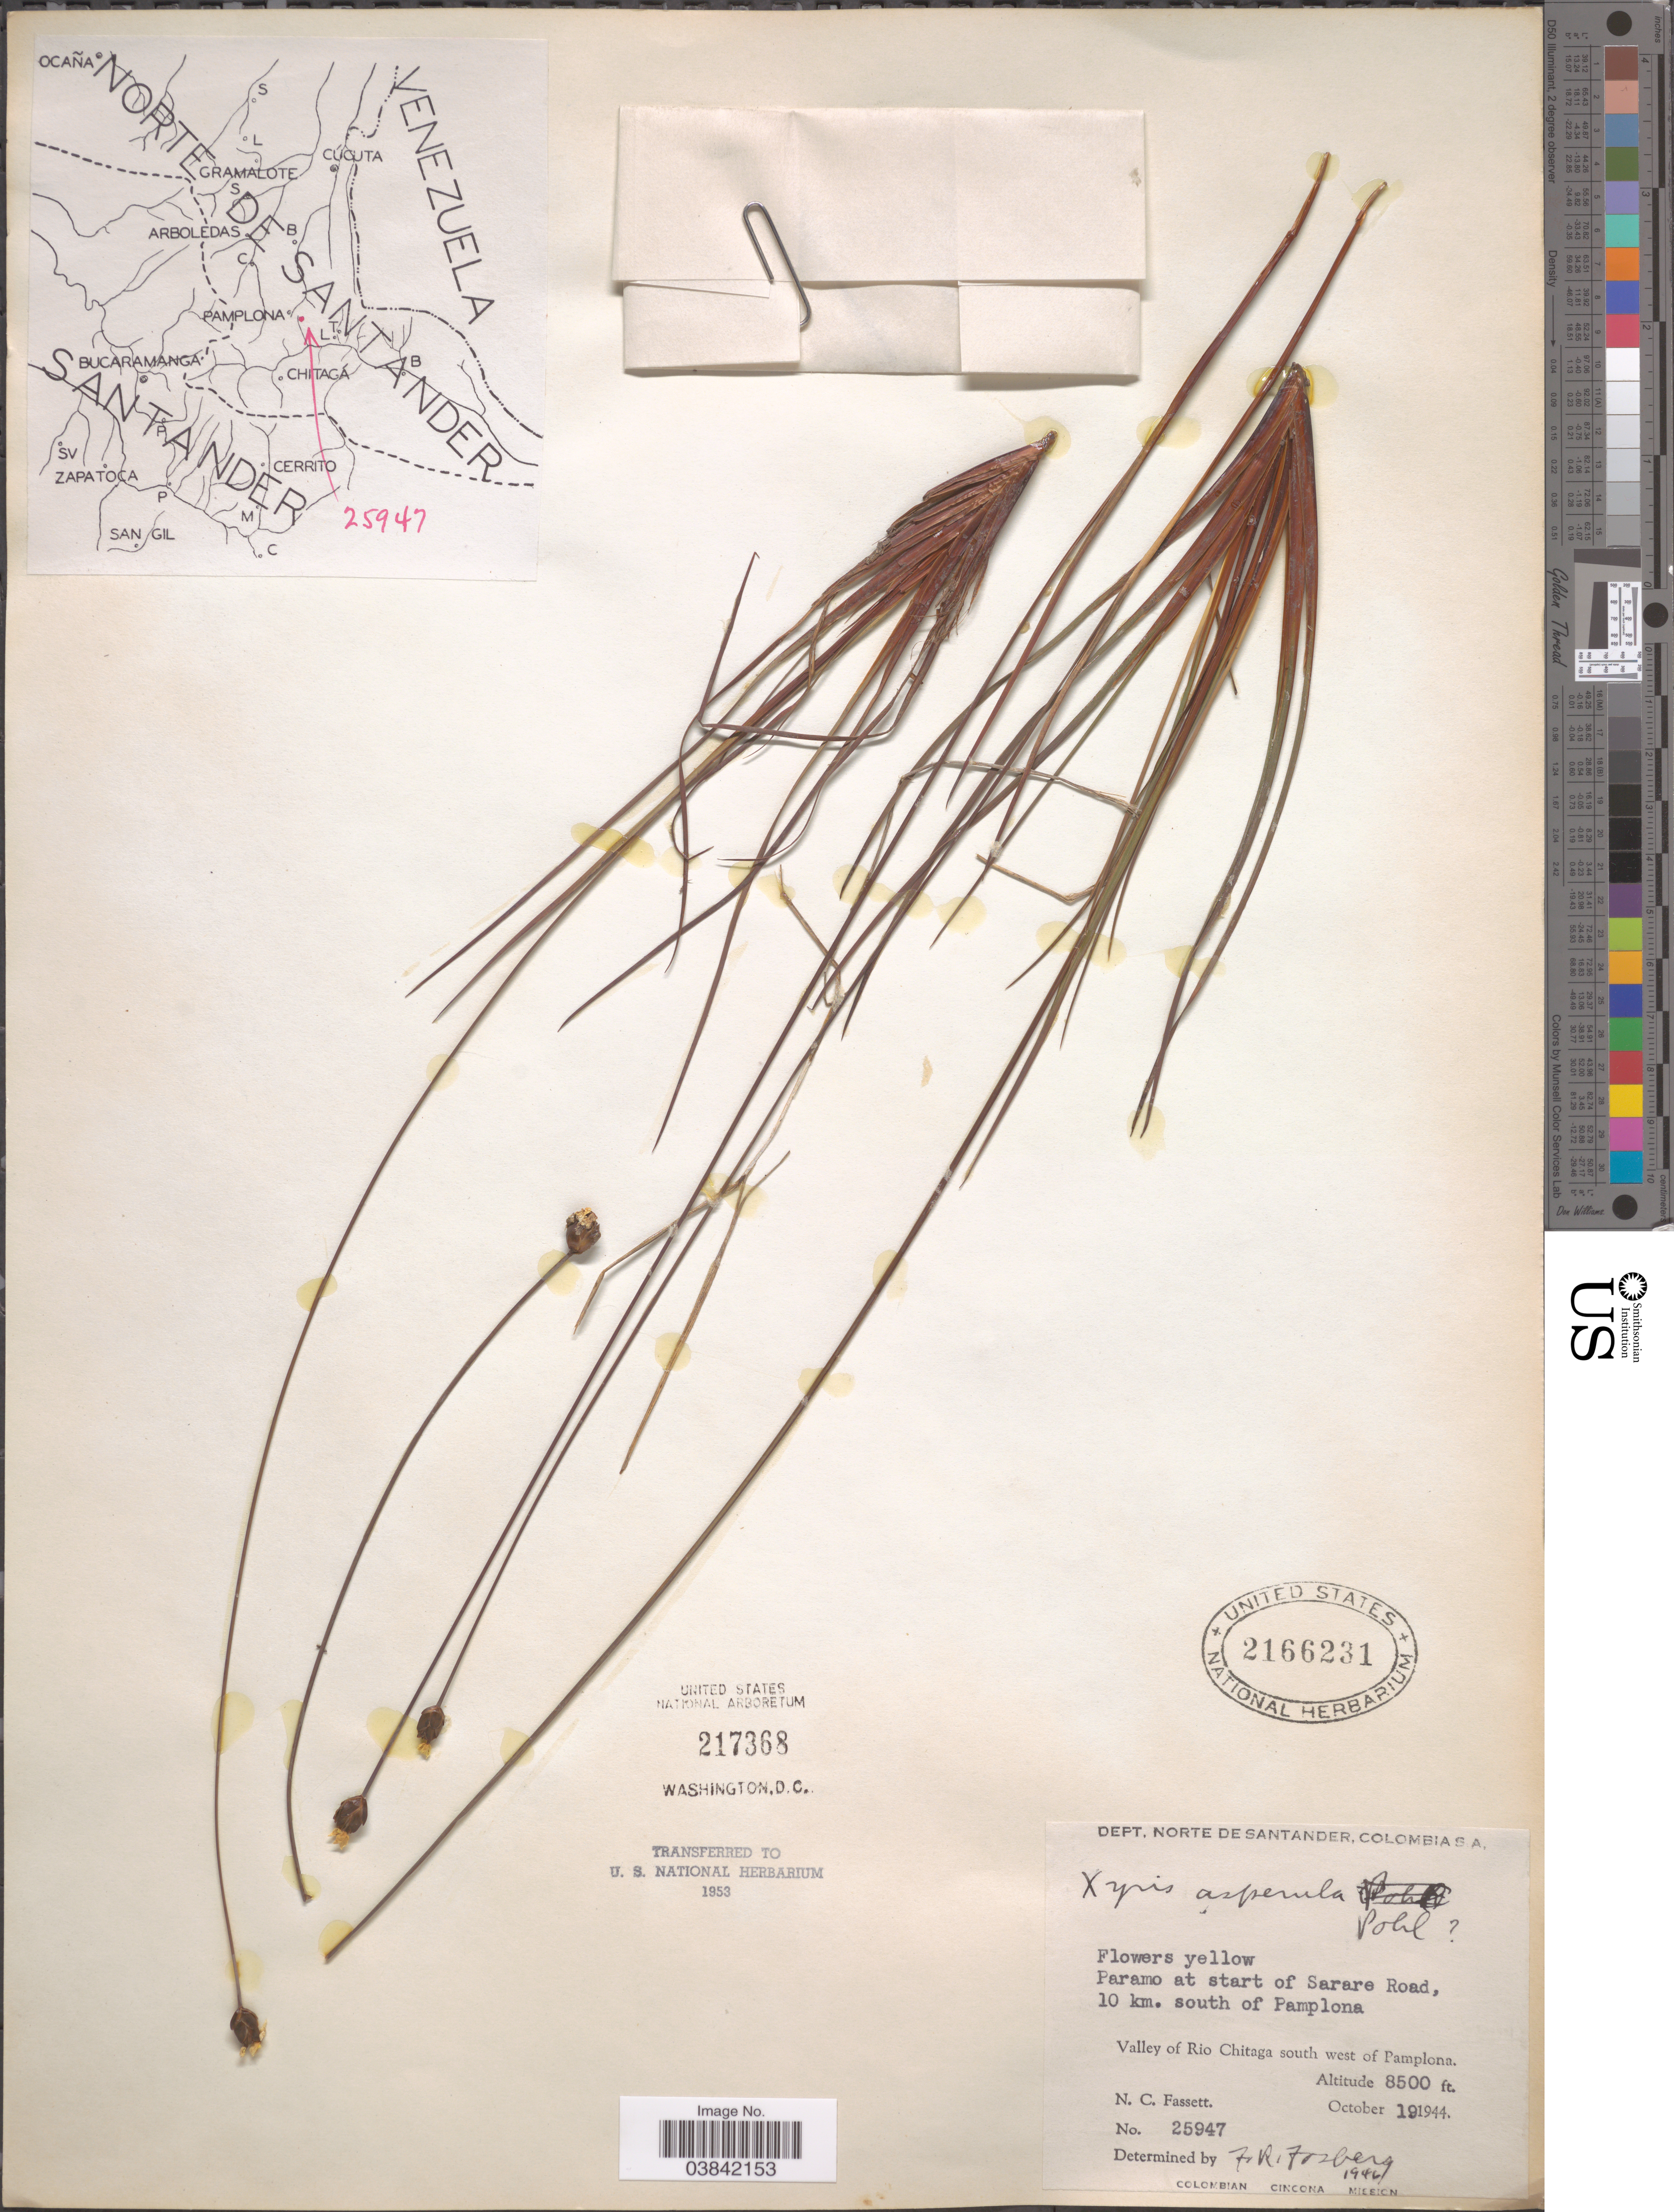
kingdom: Plantae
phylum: Tracheophyta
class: Liliopsida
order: Poales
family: Xyridaceae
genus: Xyris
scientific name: Xyris columbiana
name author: Malme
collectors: C. Fassett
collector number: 25947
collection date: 1944-10-19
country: Colombia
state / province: Norte de Santander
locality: Dept. Norte de Santander. Paramo at start of Sarare Road, 10 km. south of Pamplona. Valley of Rio Chitaga south west of Pamplona.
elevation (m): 2591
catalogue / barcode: US 2166231